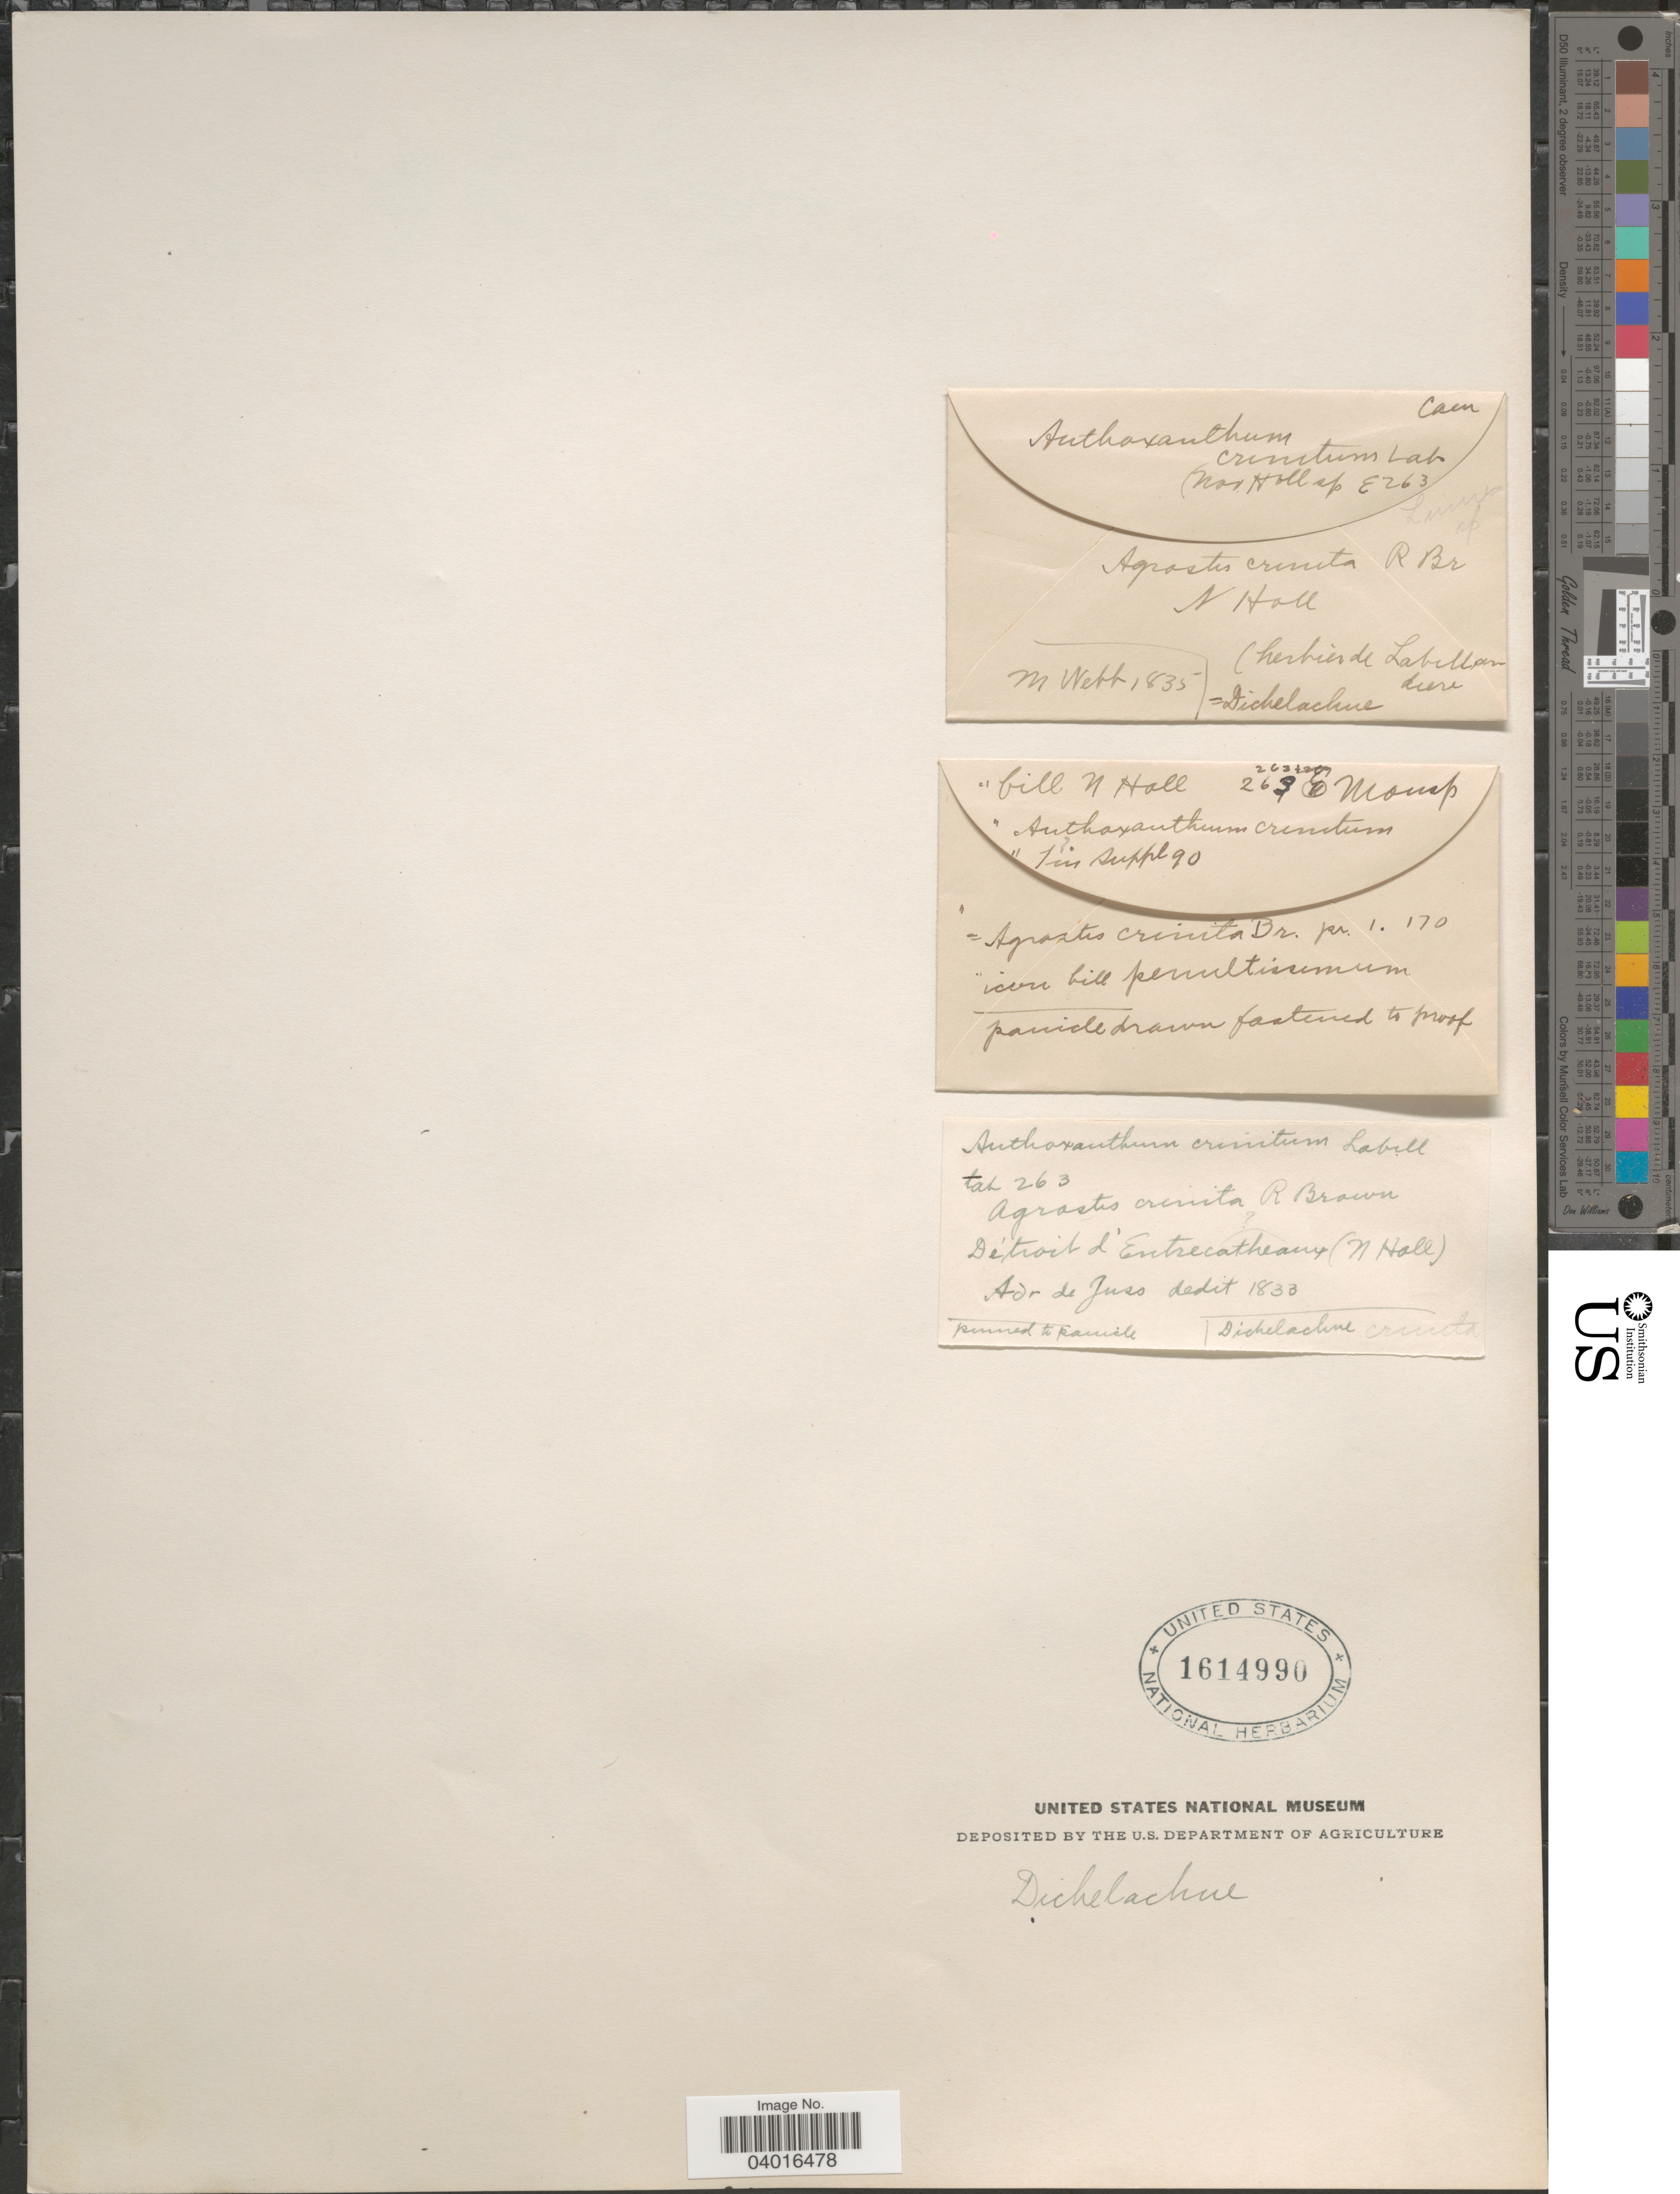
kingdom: Plantae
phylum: Tracheophyta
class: Liliopsida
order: Poales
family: Poaceae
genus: Dichelachne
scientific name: Dichelachne crinita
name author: Hook. f.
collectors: M. Webb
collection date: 1835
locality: Agrostis creneta [interpreted] R Br N Hall [unsure placement]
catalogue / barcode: US 1614990